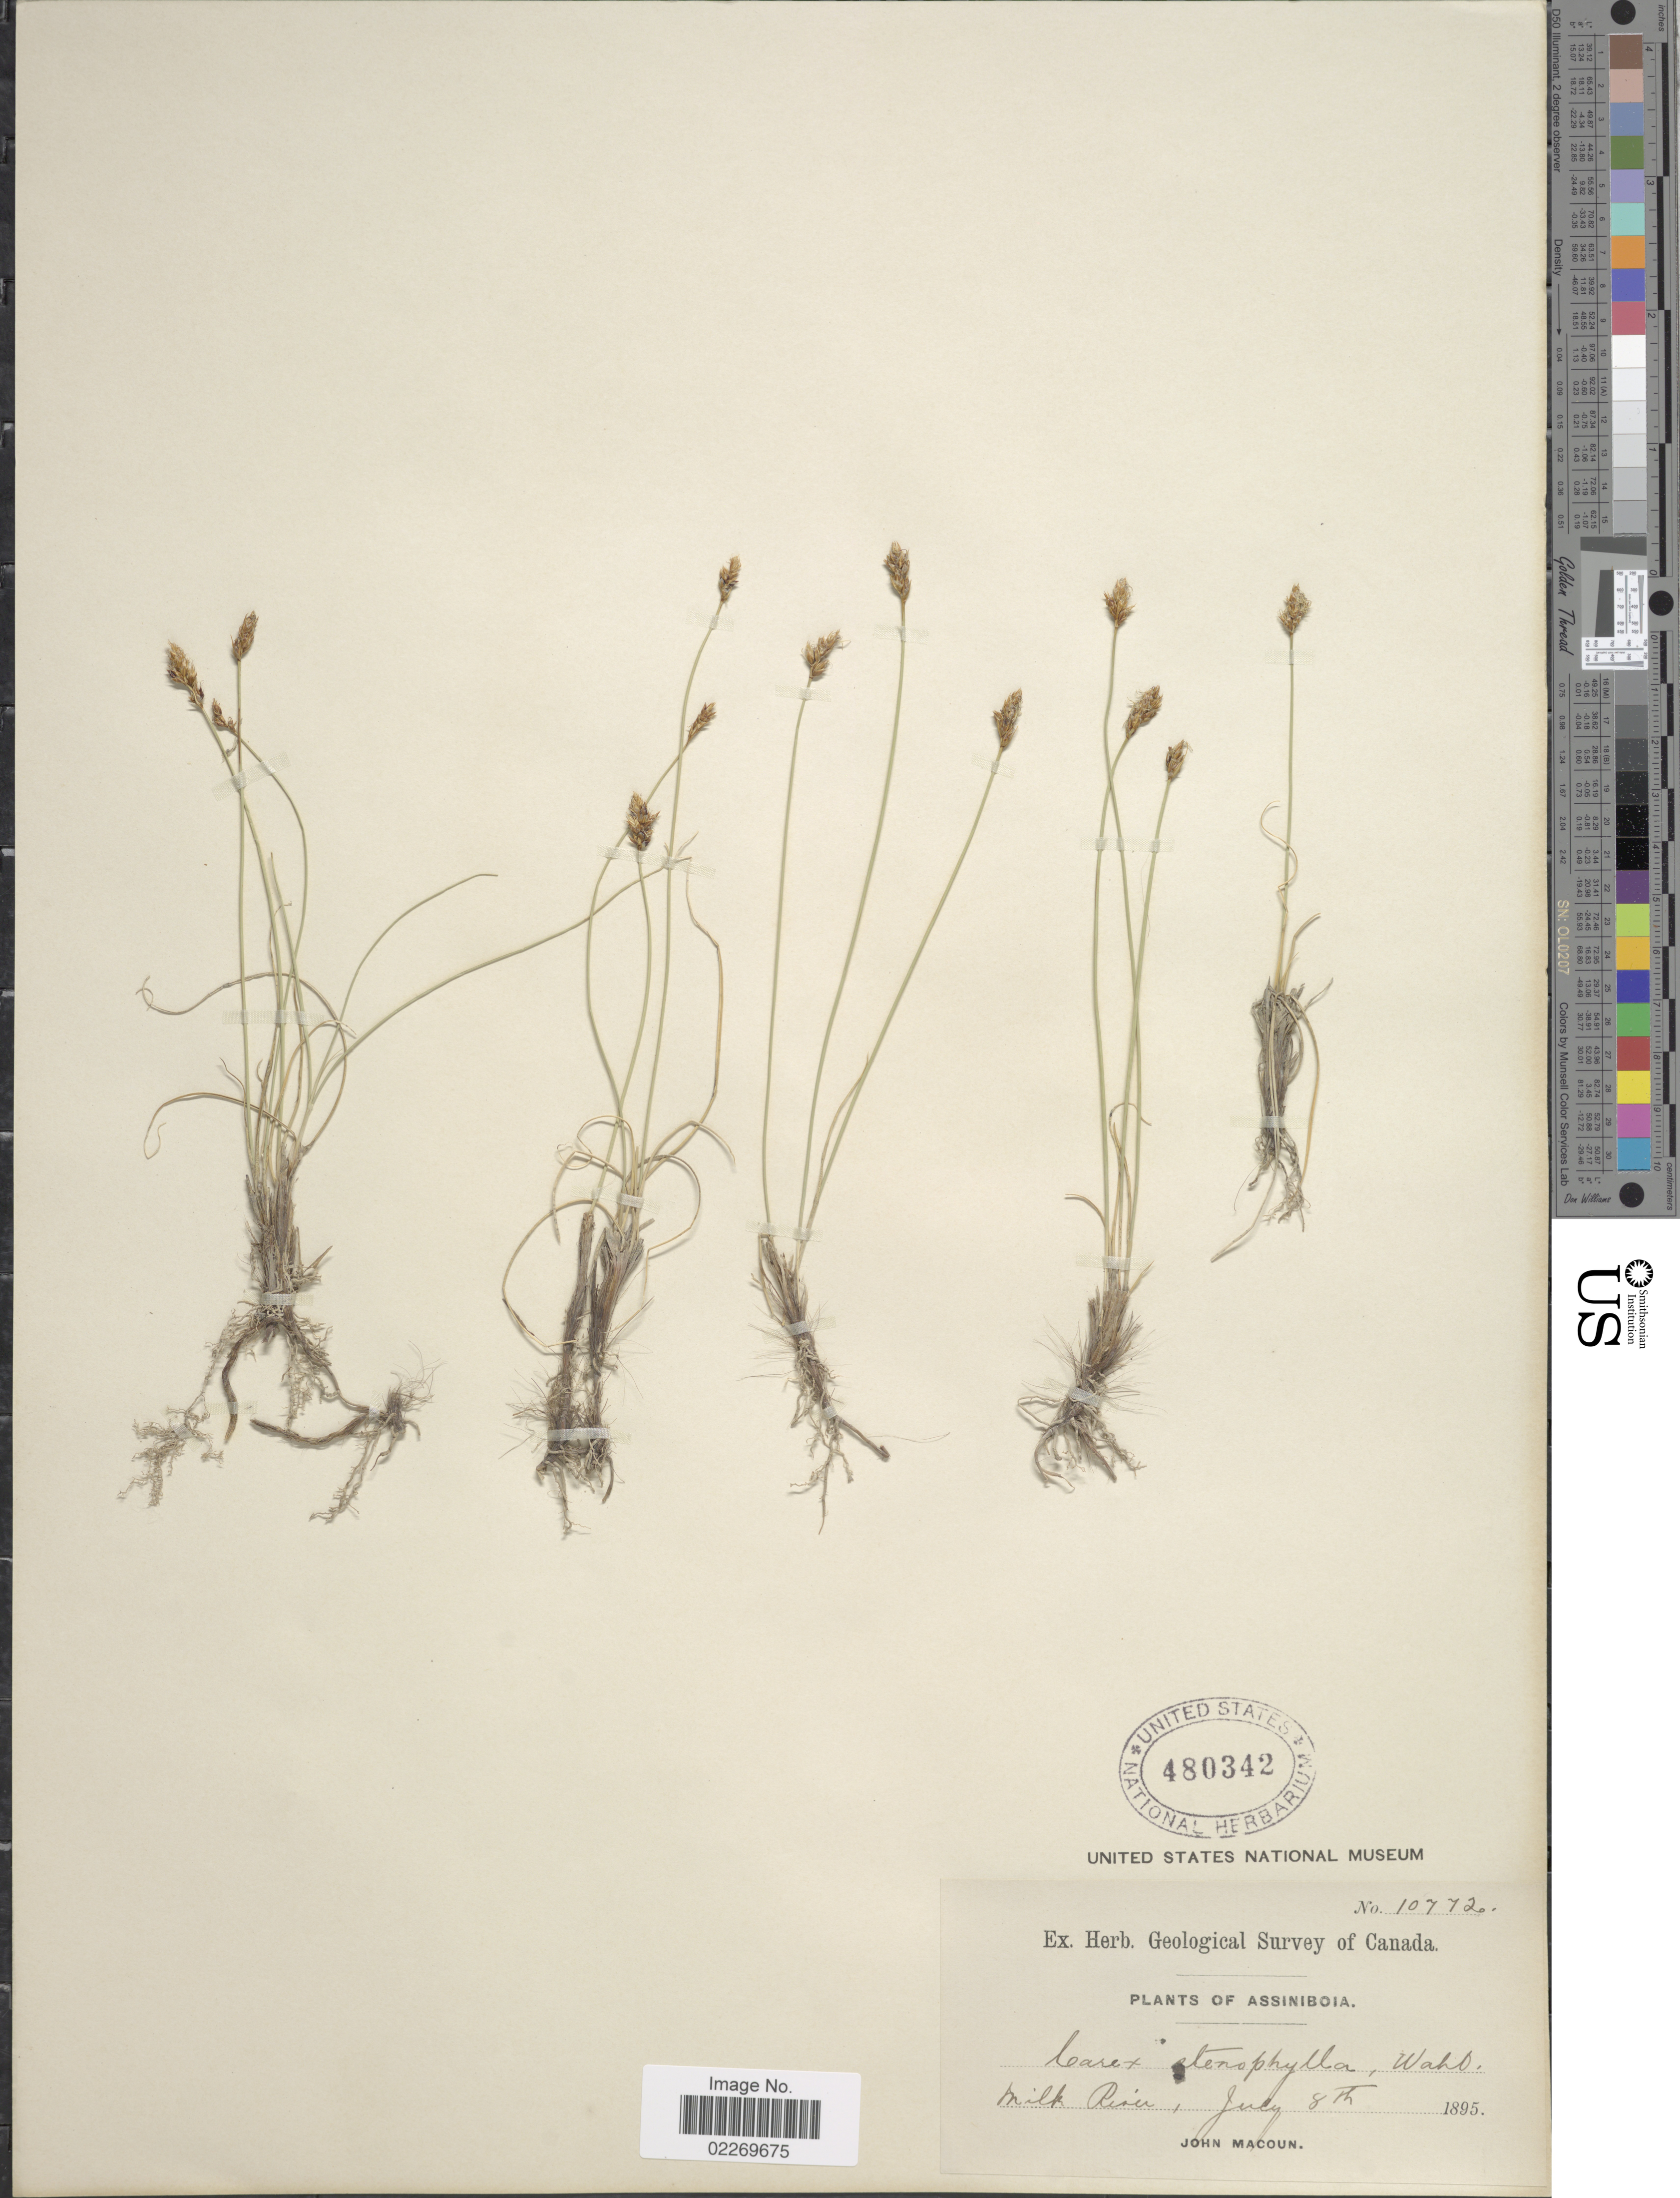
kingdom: Plantae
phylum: Tracheophyta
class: Liliopsida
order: Poales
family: Cyperaceae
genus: Carex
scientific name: Carex eleocharis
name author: L.H. Bailey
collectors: J. Macoun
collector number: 10772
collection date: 1895-07-08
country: Canada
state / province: Saskatchewan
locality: Assiniboia. Milk River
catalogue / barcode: US 480342